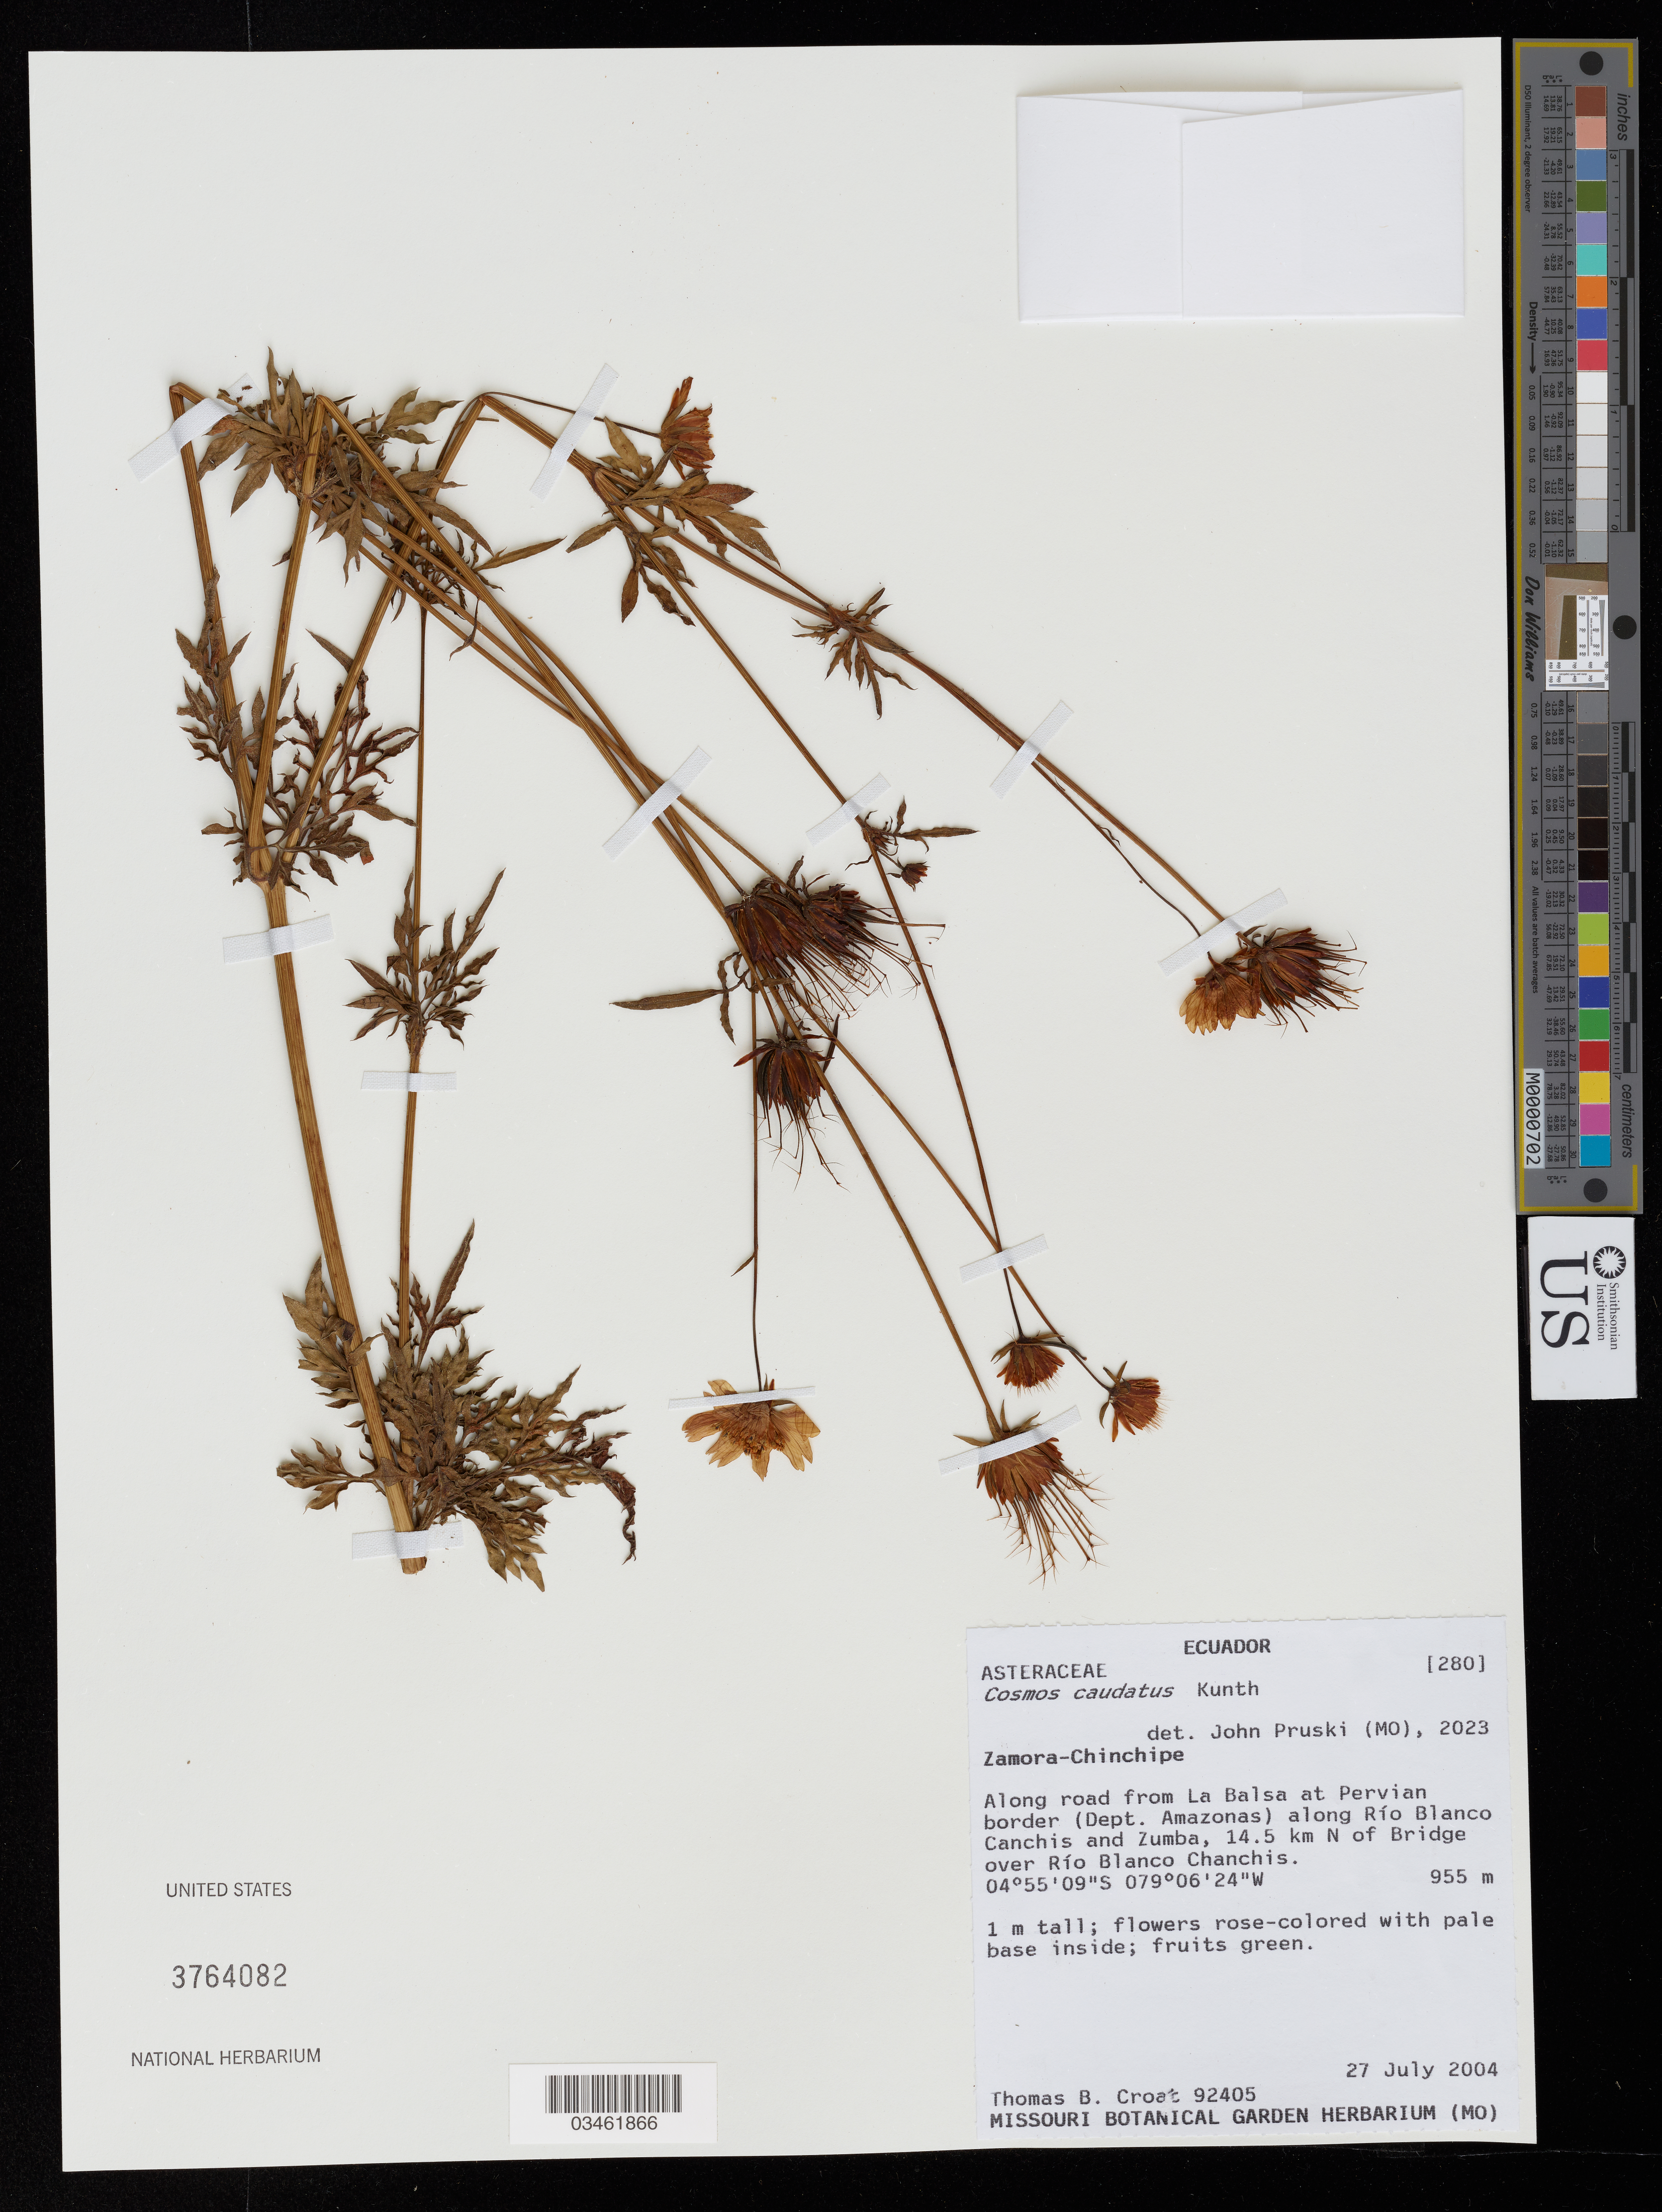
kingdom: Plantae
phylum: Tracheophyta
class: Magnoliopsida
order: Asterales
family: Asteraceae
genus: Cosmos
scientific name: Cosmos caudatus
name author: Kunth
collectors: T. B. Croat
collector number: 92405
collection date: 2004-07-27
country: Ecuador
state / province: Zamora-Chinchipe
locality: Along road from La Balsa at Pervian border (Dept. Amazonas) along Río Blanco Canchis and Zumba, 14.5 km N of Bridge over Río Blanco Chanchis.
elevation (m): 955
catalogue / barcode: US 3764082